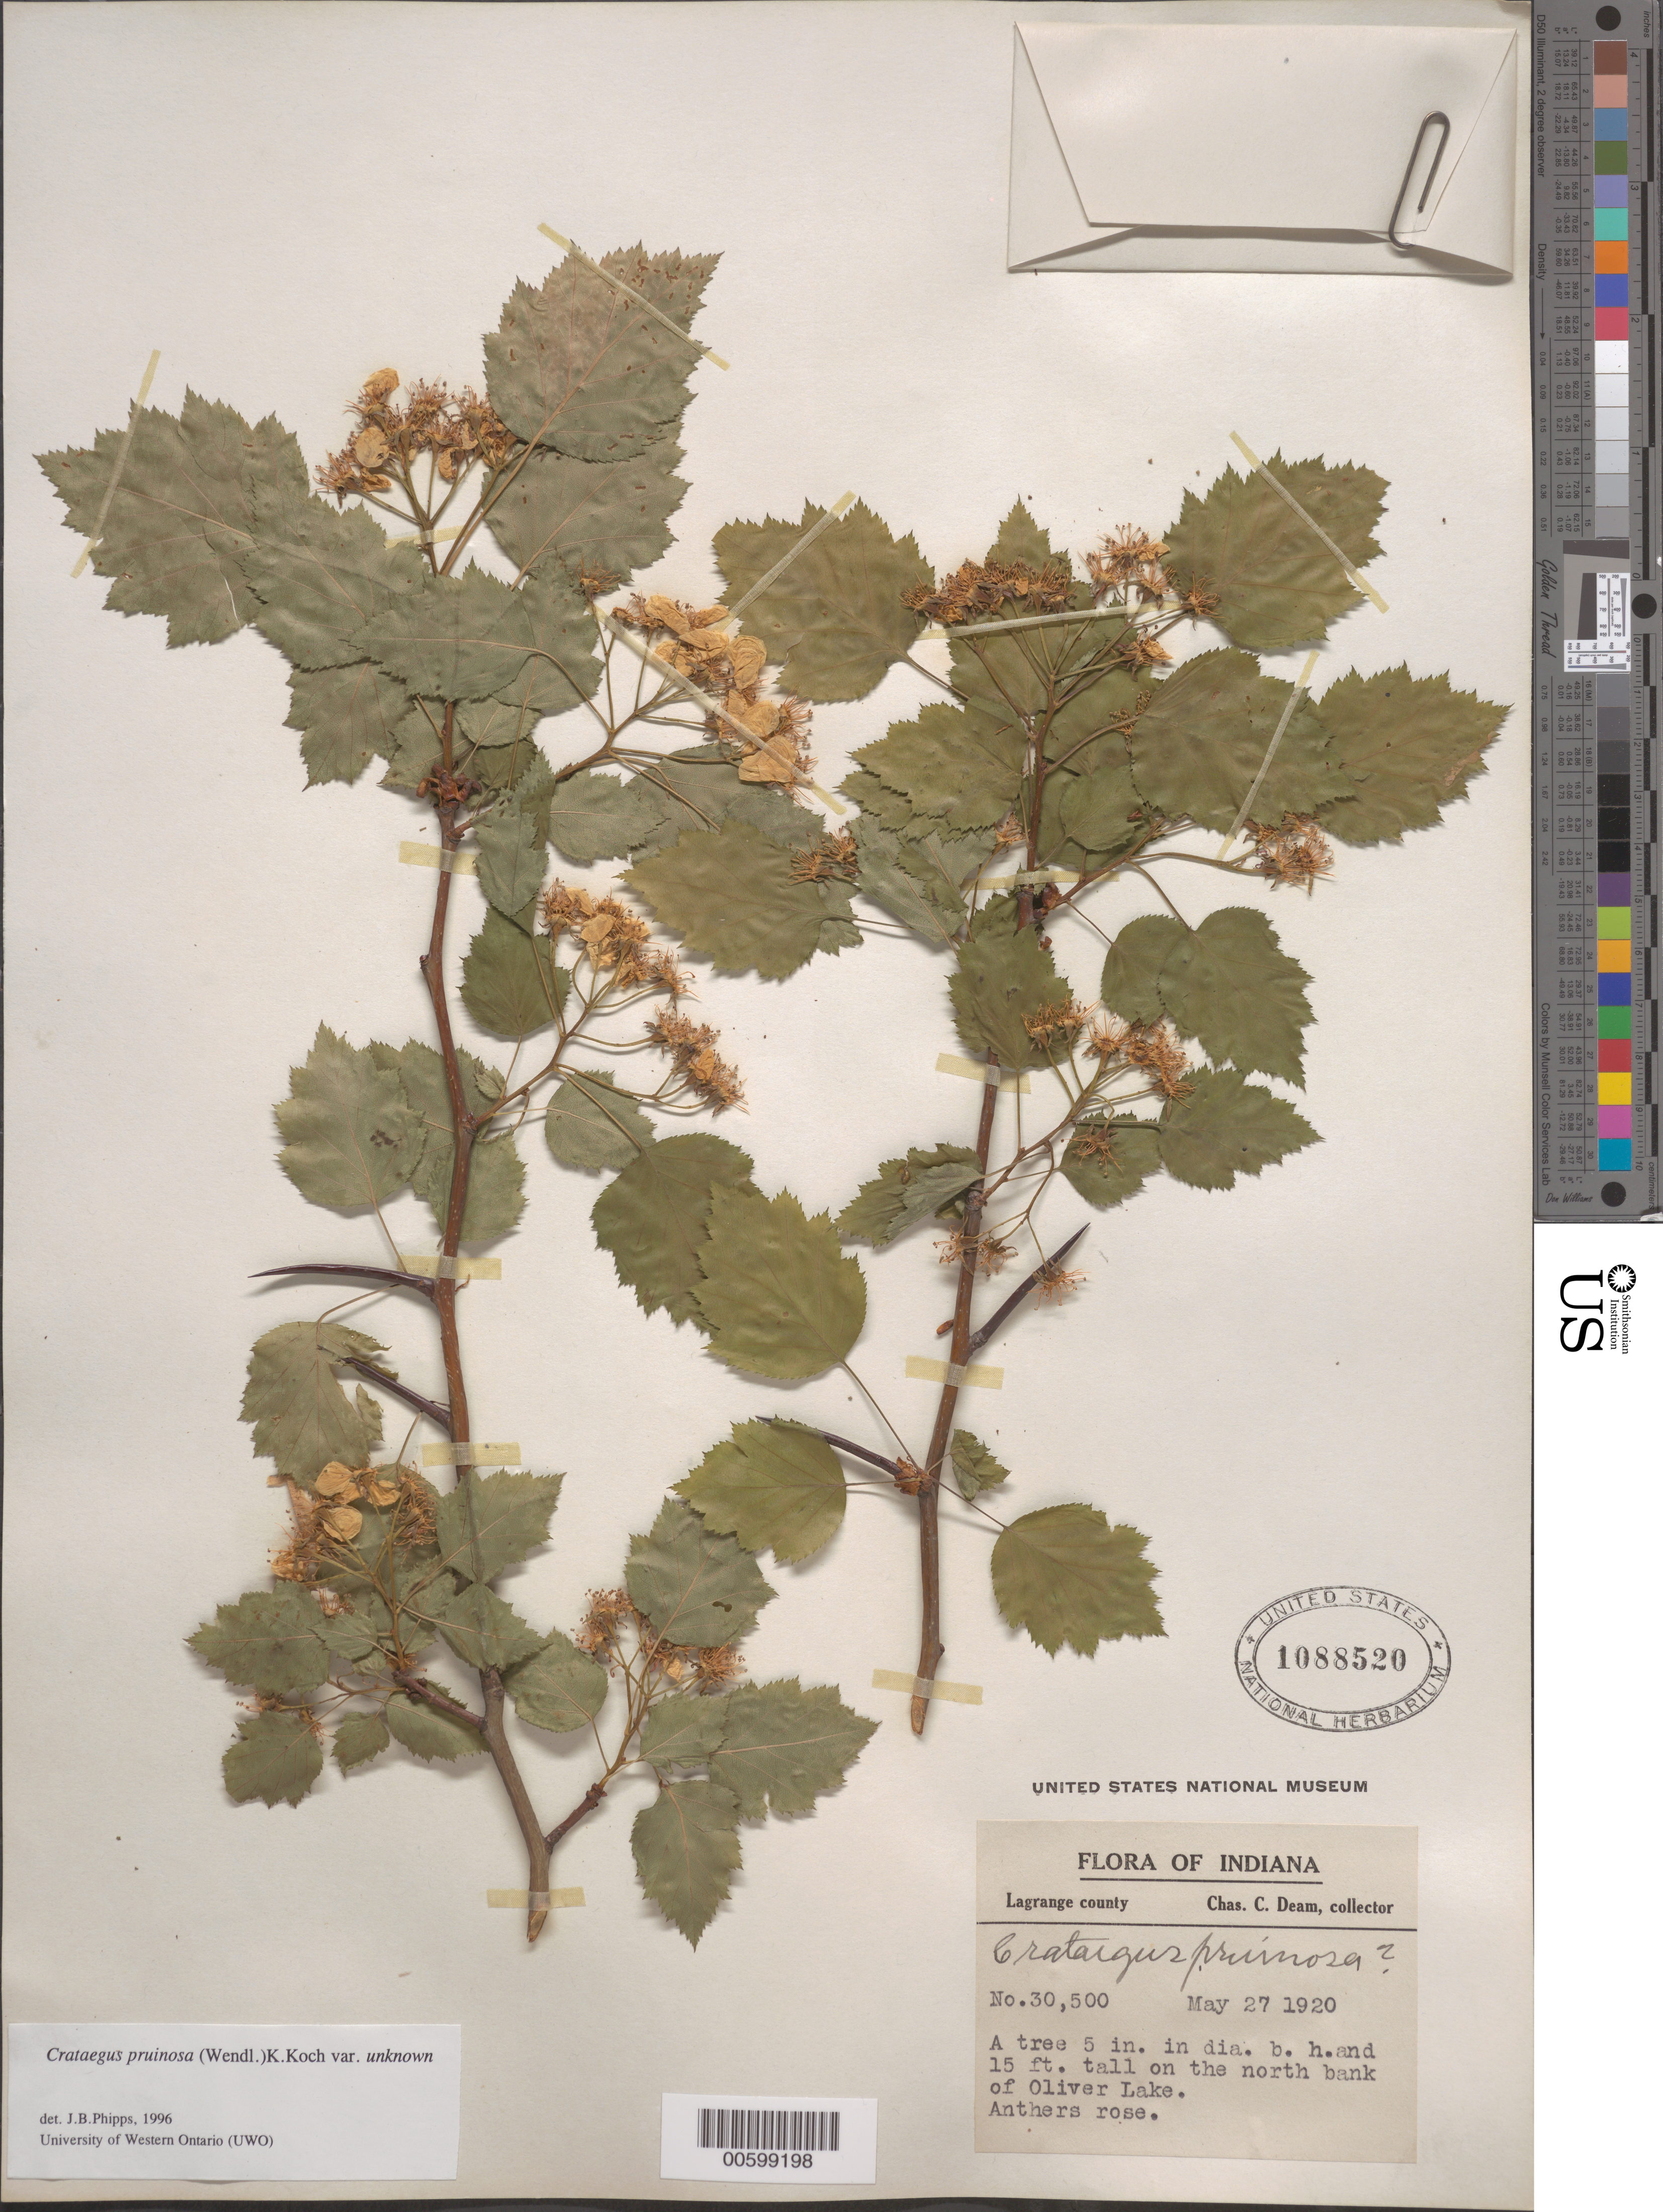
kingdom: Plantae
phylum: Tracheophyta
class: Magnoliopsida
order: Rosales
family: Rosaceae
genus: Crataegus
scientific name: Crataegus pruinosa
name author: (H.L. Wendl.) K. Koch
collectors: C. C. Deam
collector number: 30500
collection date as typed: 27 May 1920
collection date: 1920-05-27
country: United States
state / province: Indiana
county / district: Lagrange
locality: N bank of Oliver Lake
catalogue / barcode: US 1088520